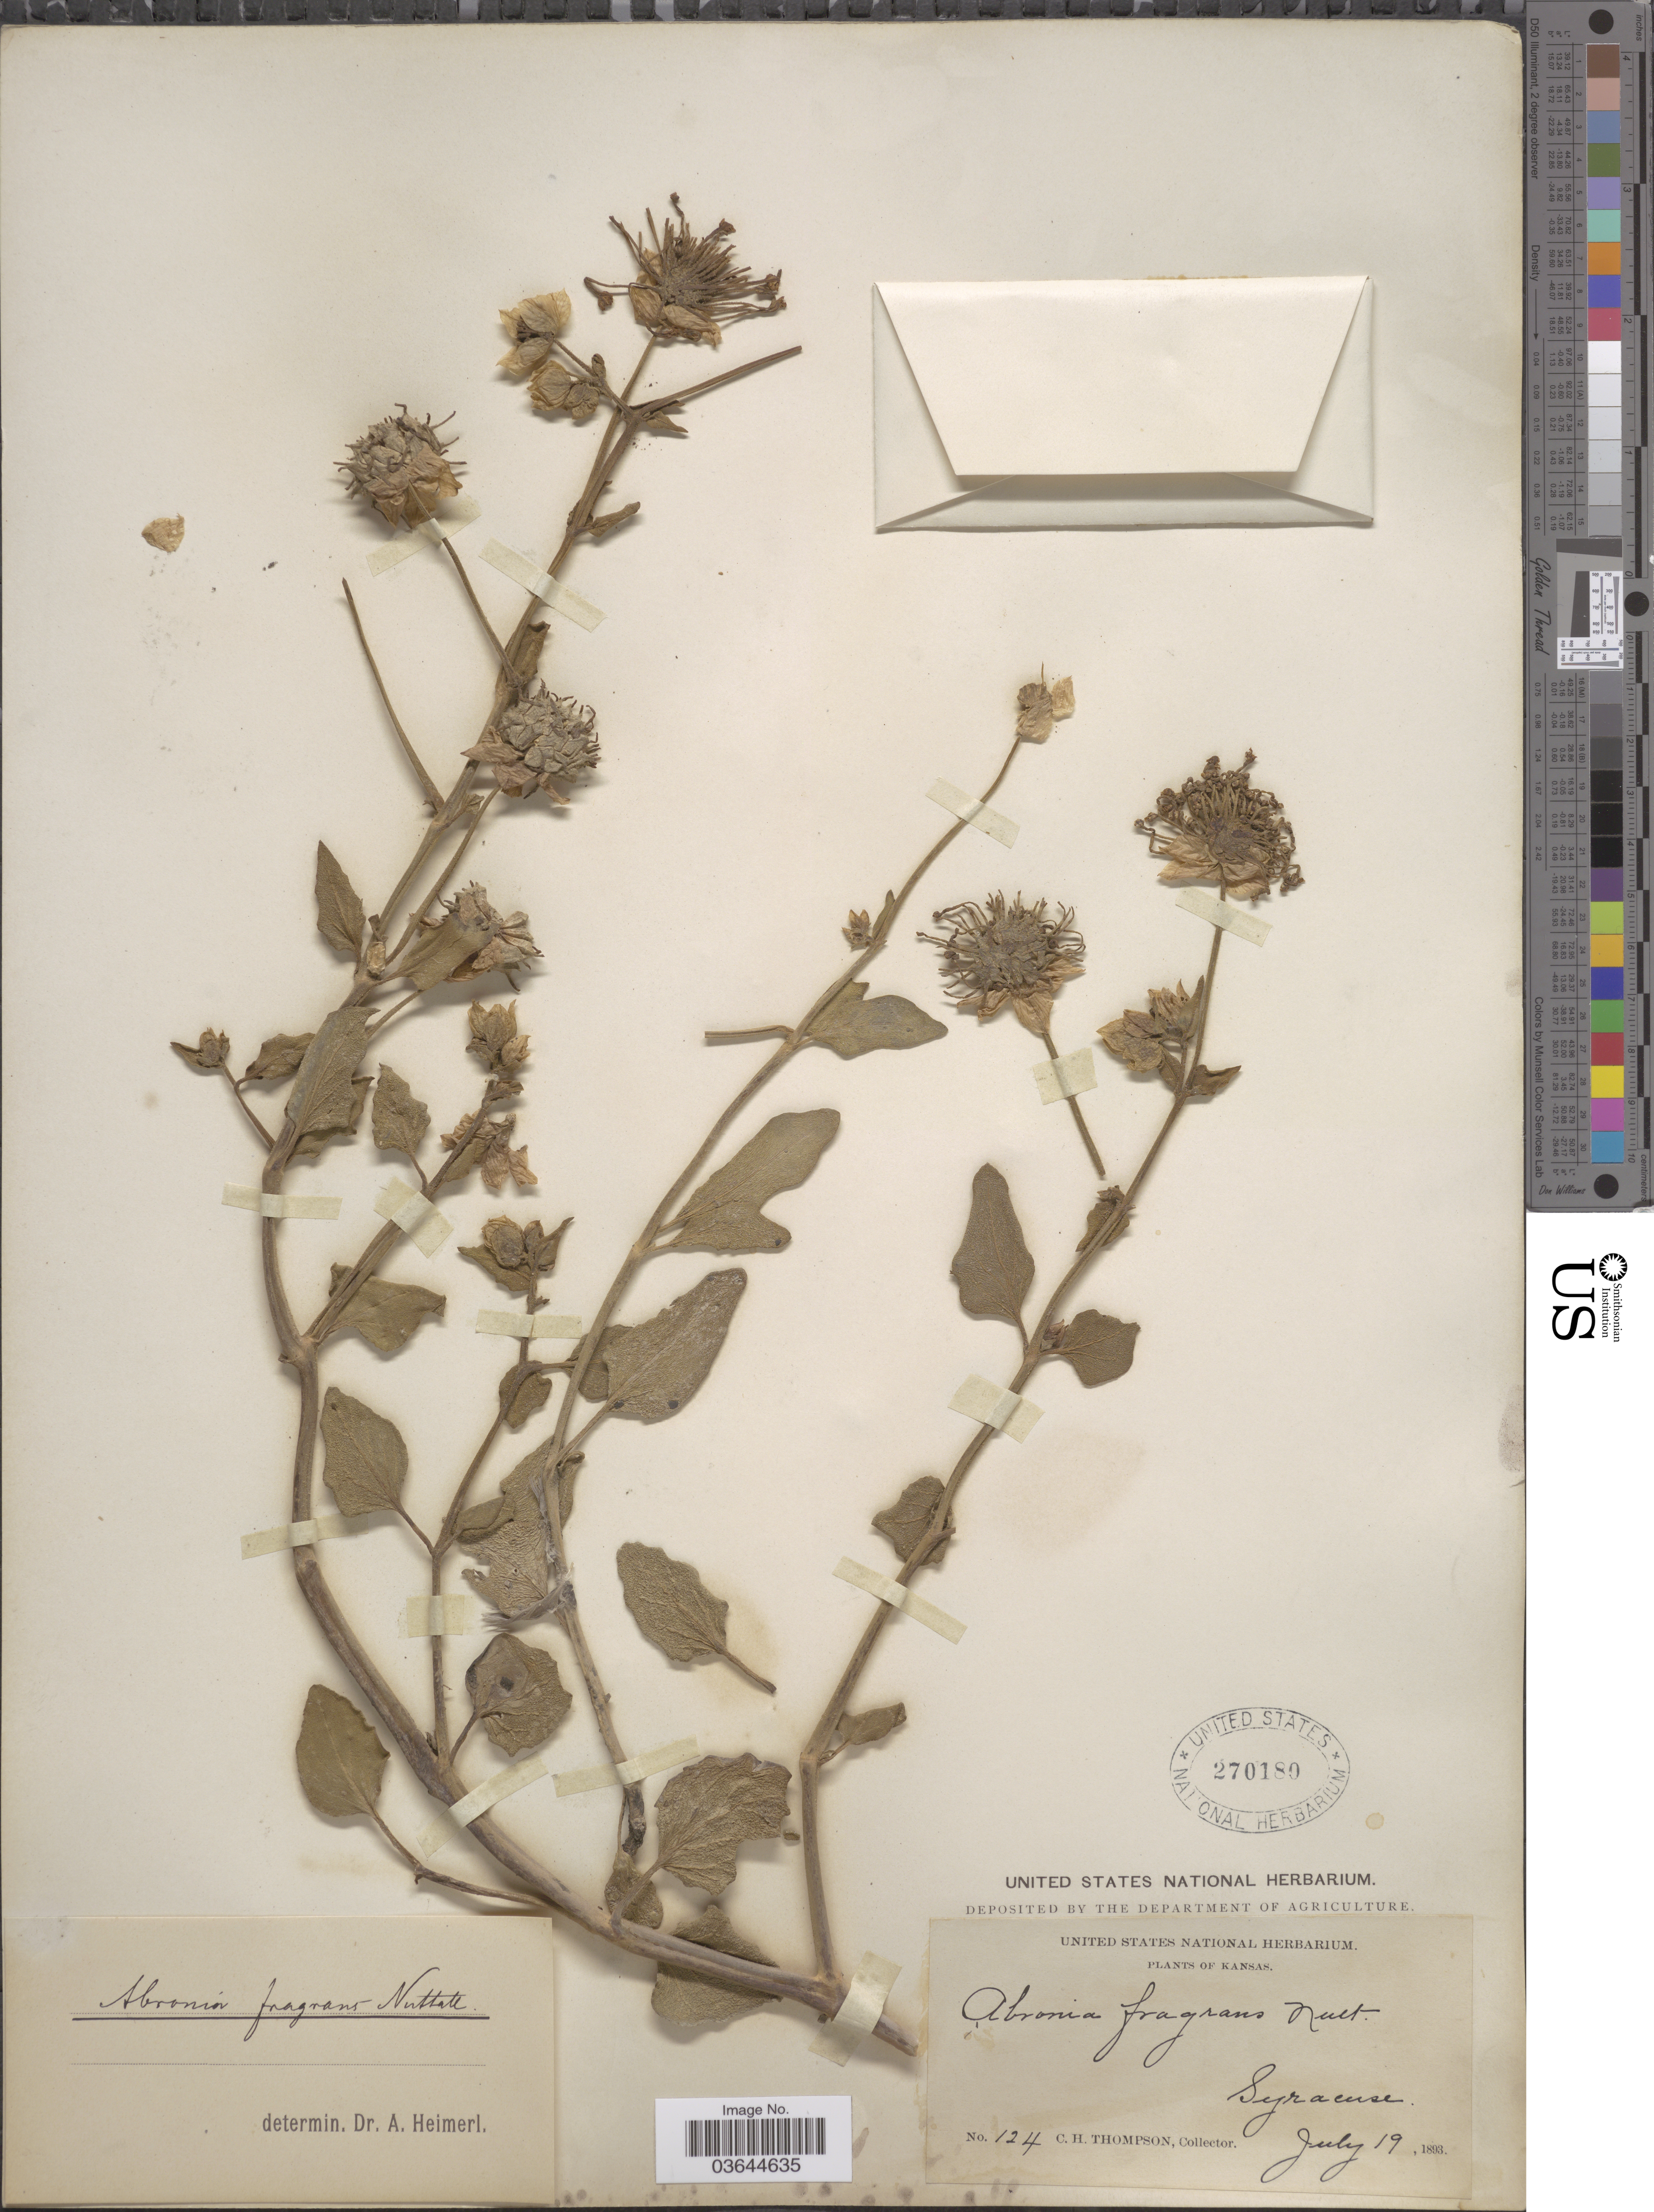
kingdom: Plantae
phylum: Tracheophyta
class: Magnoliopsida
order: Caryophyllales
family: Nyctaginaceae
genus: Abronia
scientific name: Abronia fragrans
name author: Nutt. ex Hook.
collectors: C. H. Thompson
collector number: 124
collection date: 1893-07-19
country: United States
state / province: Kansas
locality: Syracuse.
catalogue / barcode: US 270180